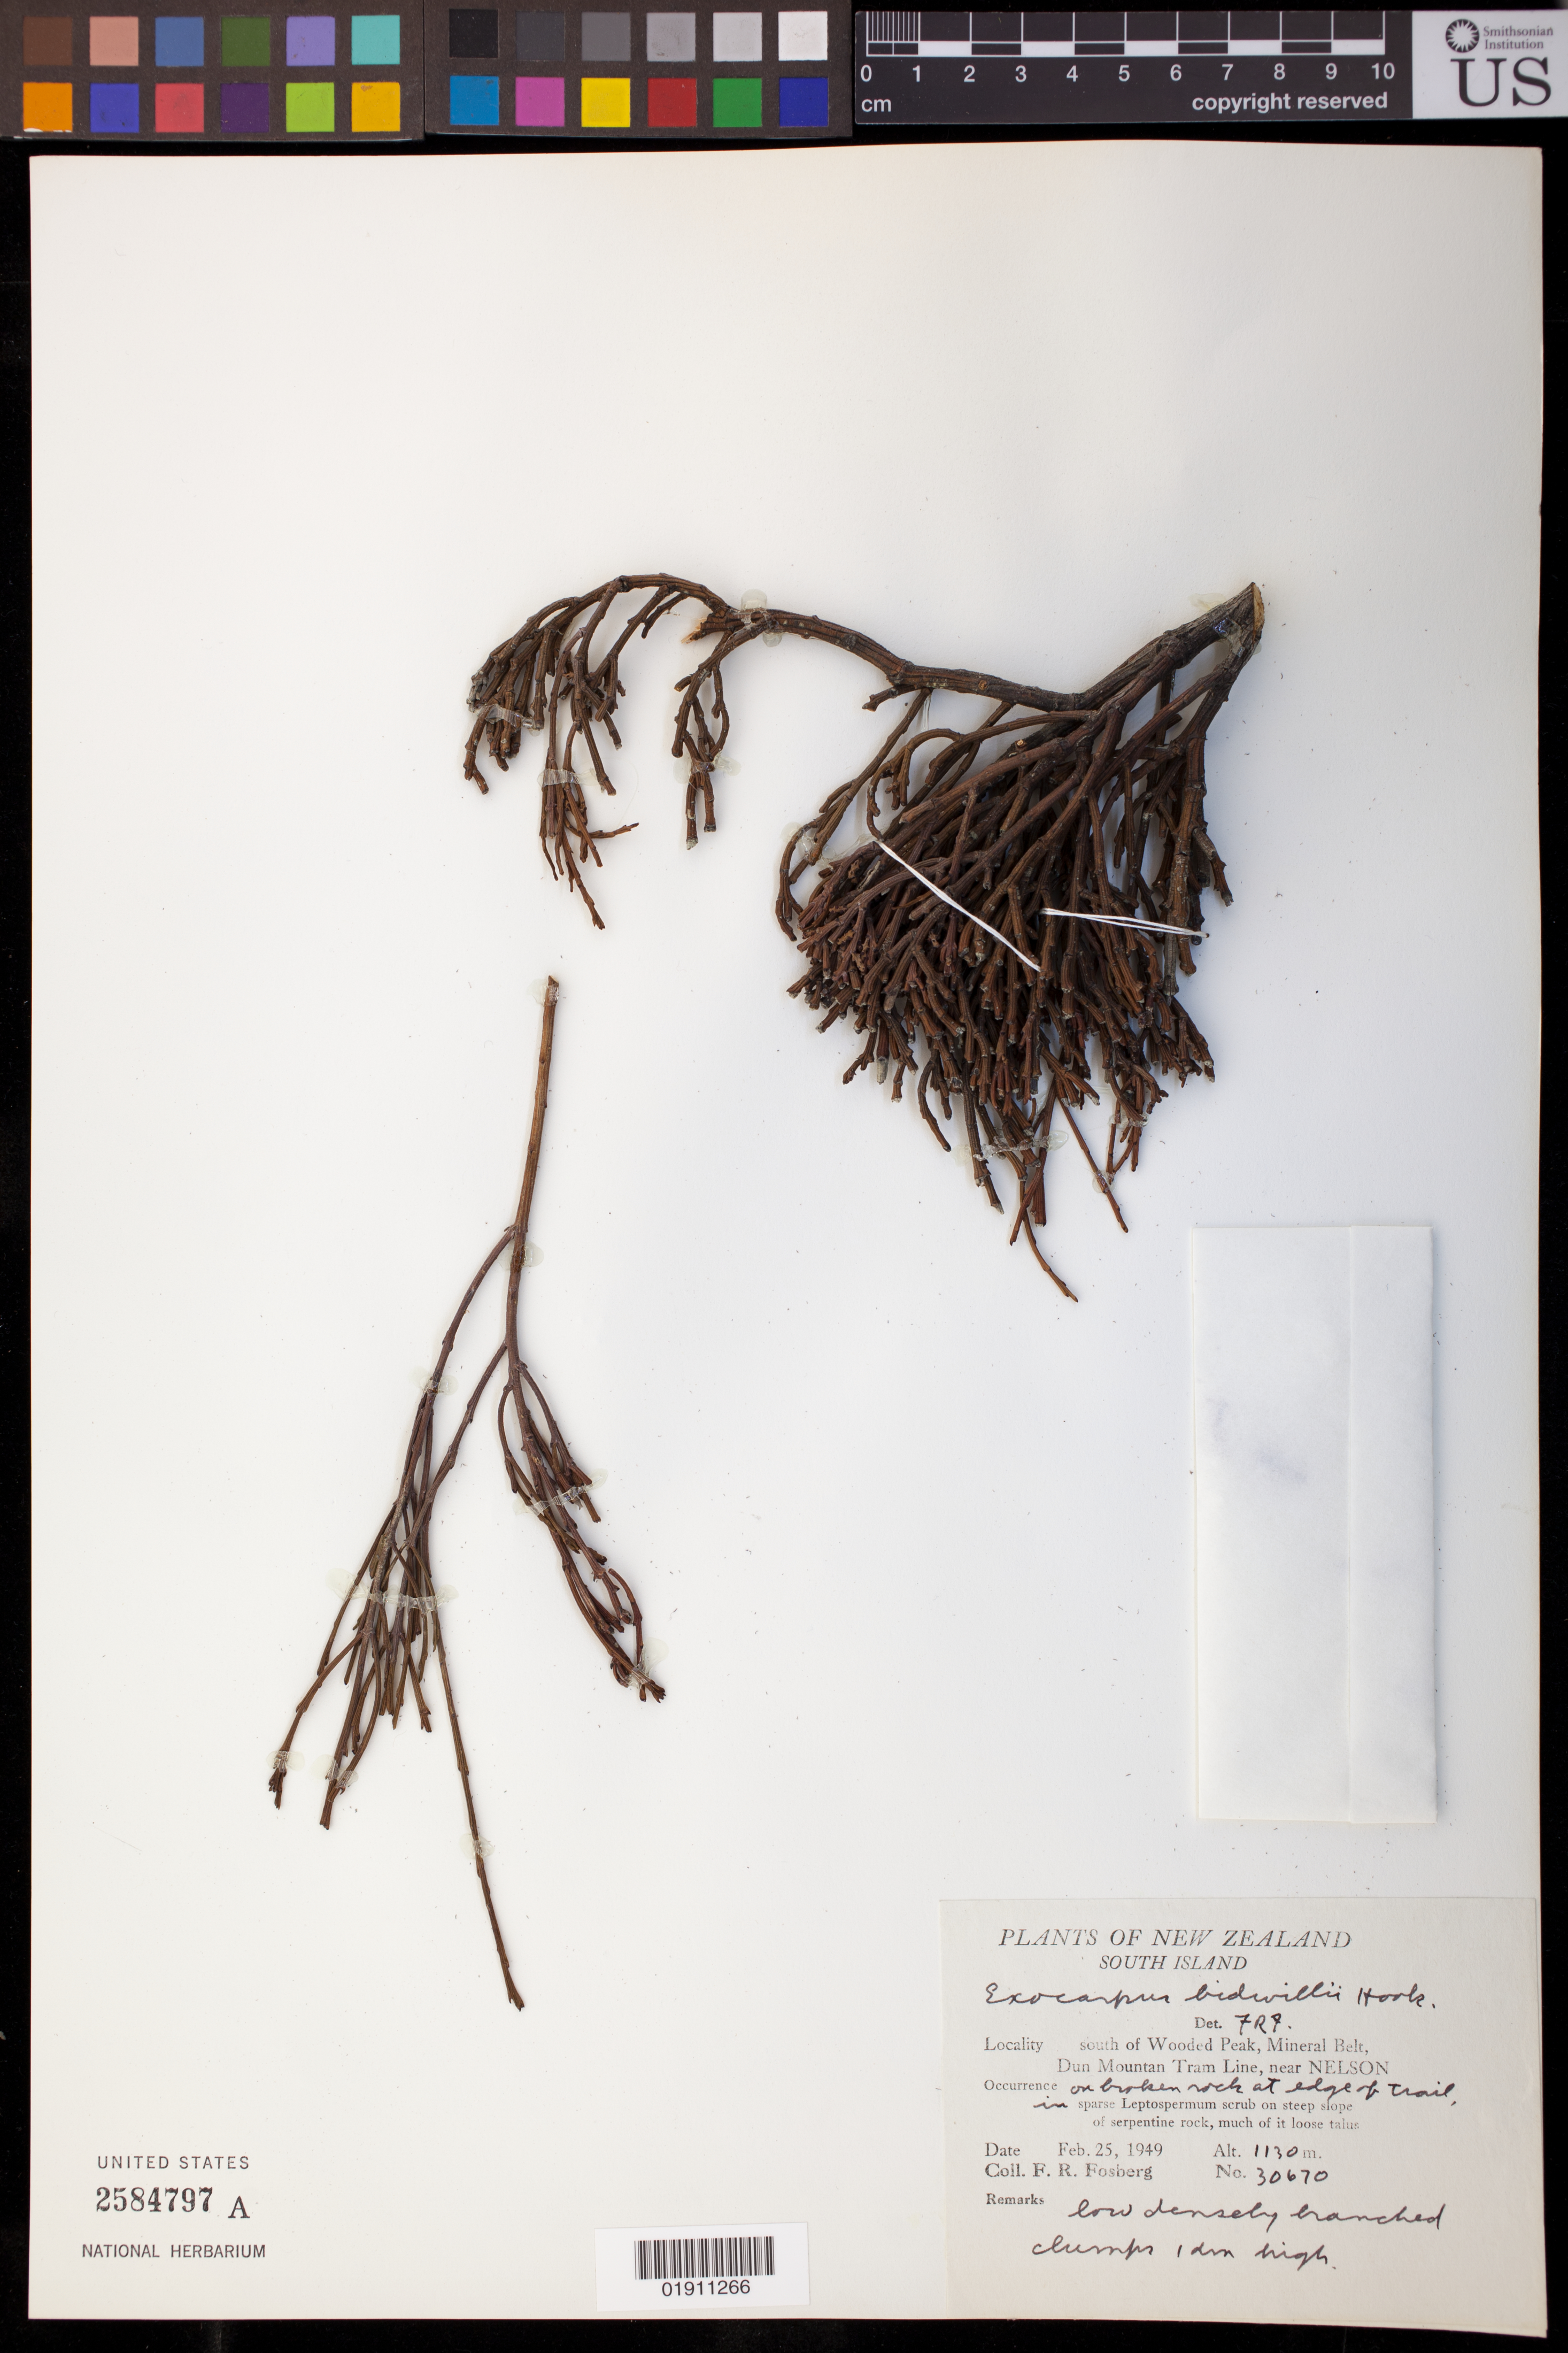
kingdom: Plantae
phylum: Tracheophyta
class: Magnoliopsida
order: Santalales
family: Santalaceae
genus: Exocarpos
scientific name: Exocarpos bidwillii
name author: Hook. f.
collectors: F. R. Fosberg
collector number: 30670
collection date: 1949-02-25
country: New Zealand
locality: south of Wooded, Peak, Mineral Belt, Dun Mountain Tram Line, near Nelson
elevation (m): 1130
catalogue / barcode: US 2584797